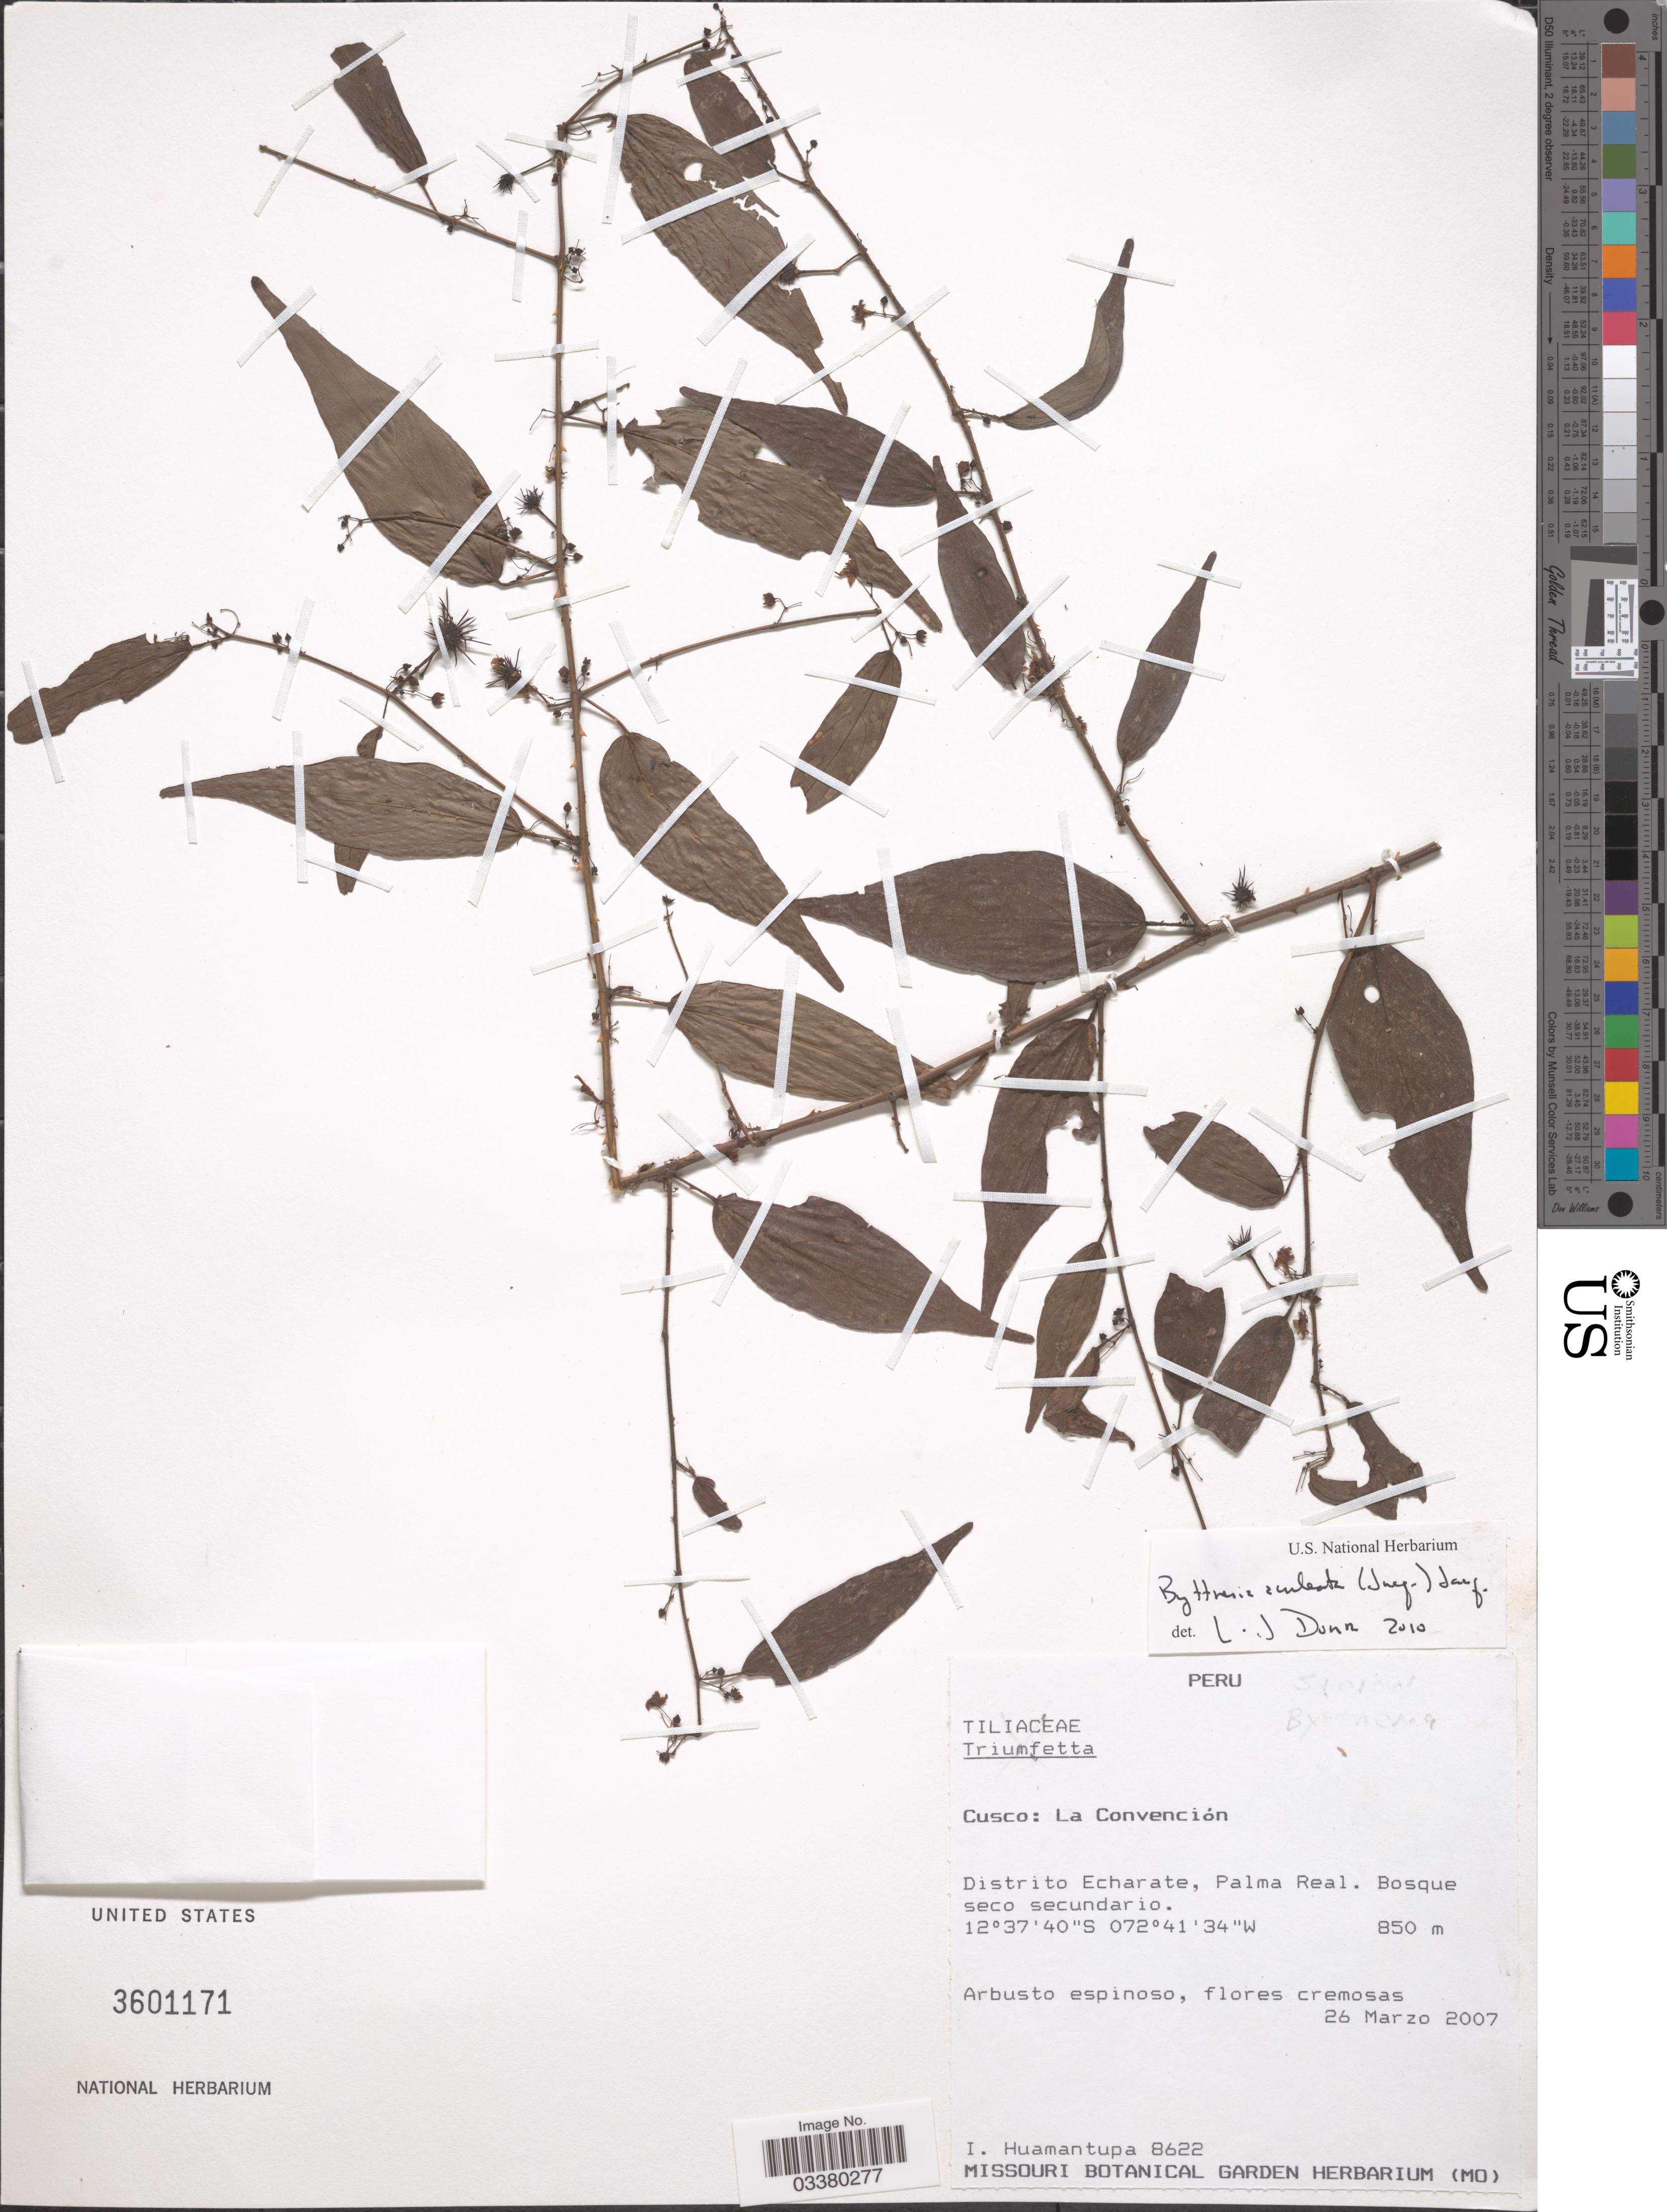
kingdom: Plantae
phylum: Tracheophyta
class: Magnoliopsida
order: Malvales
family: Malvaceae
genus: Byttneria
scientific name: Byttneria aculeata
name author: (Jacq.) Jacq.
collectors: I. Huamantupa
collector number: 8622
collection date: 2007-03-26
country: Peru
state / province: Cusco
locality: La Convención. Distrito Echarate, Palma Real.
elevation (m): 850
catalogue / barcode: US 3601171